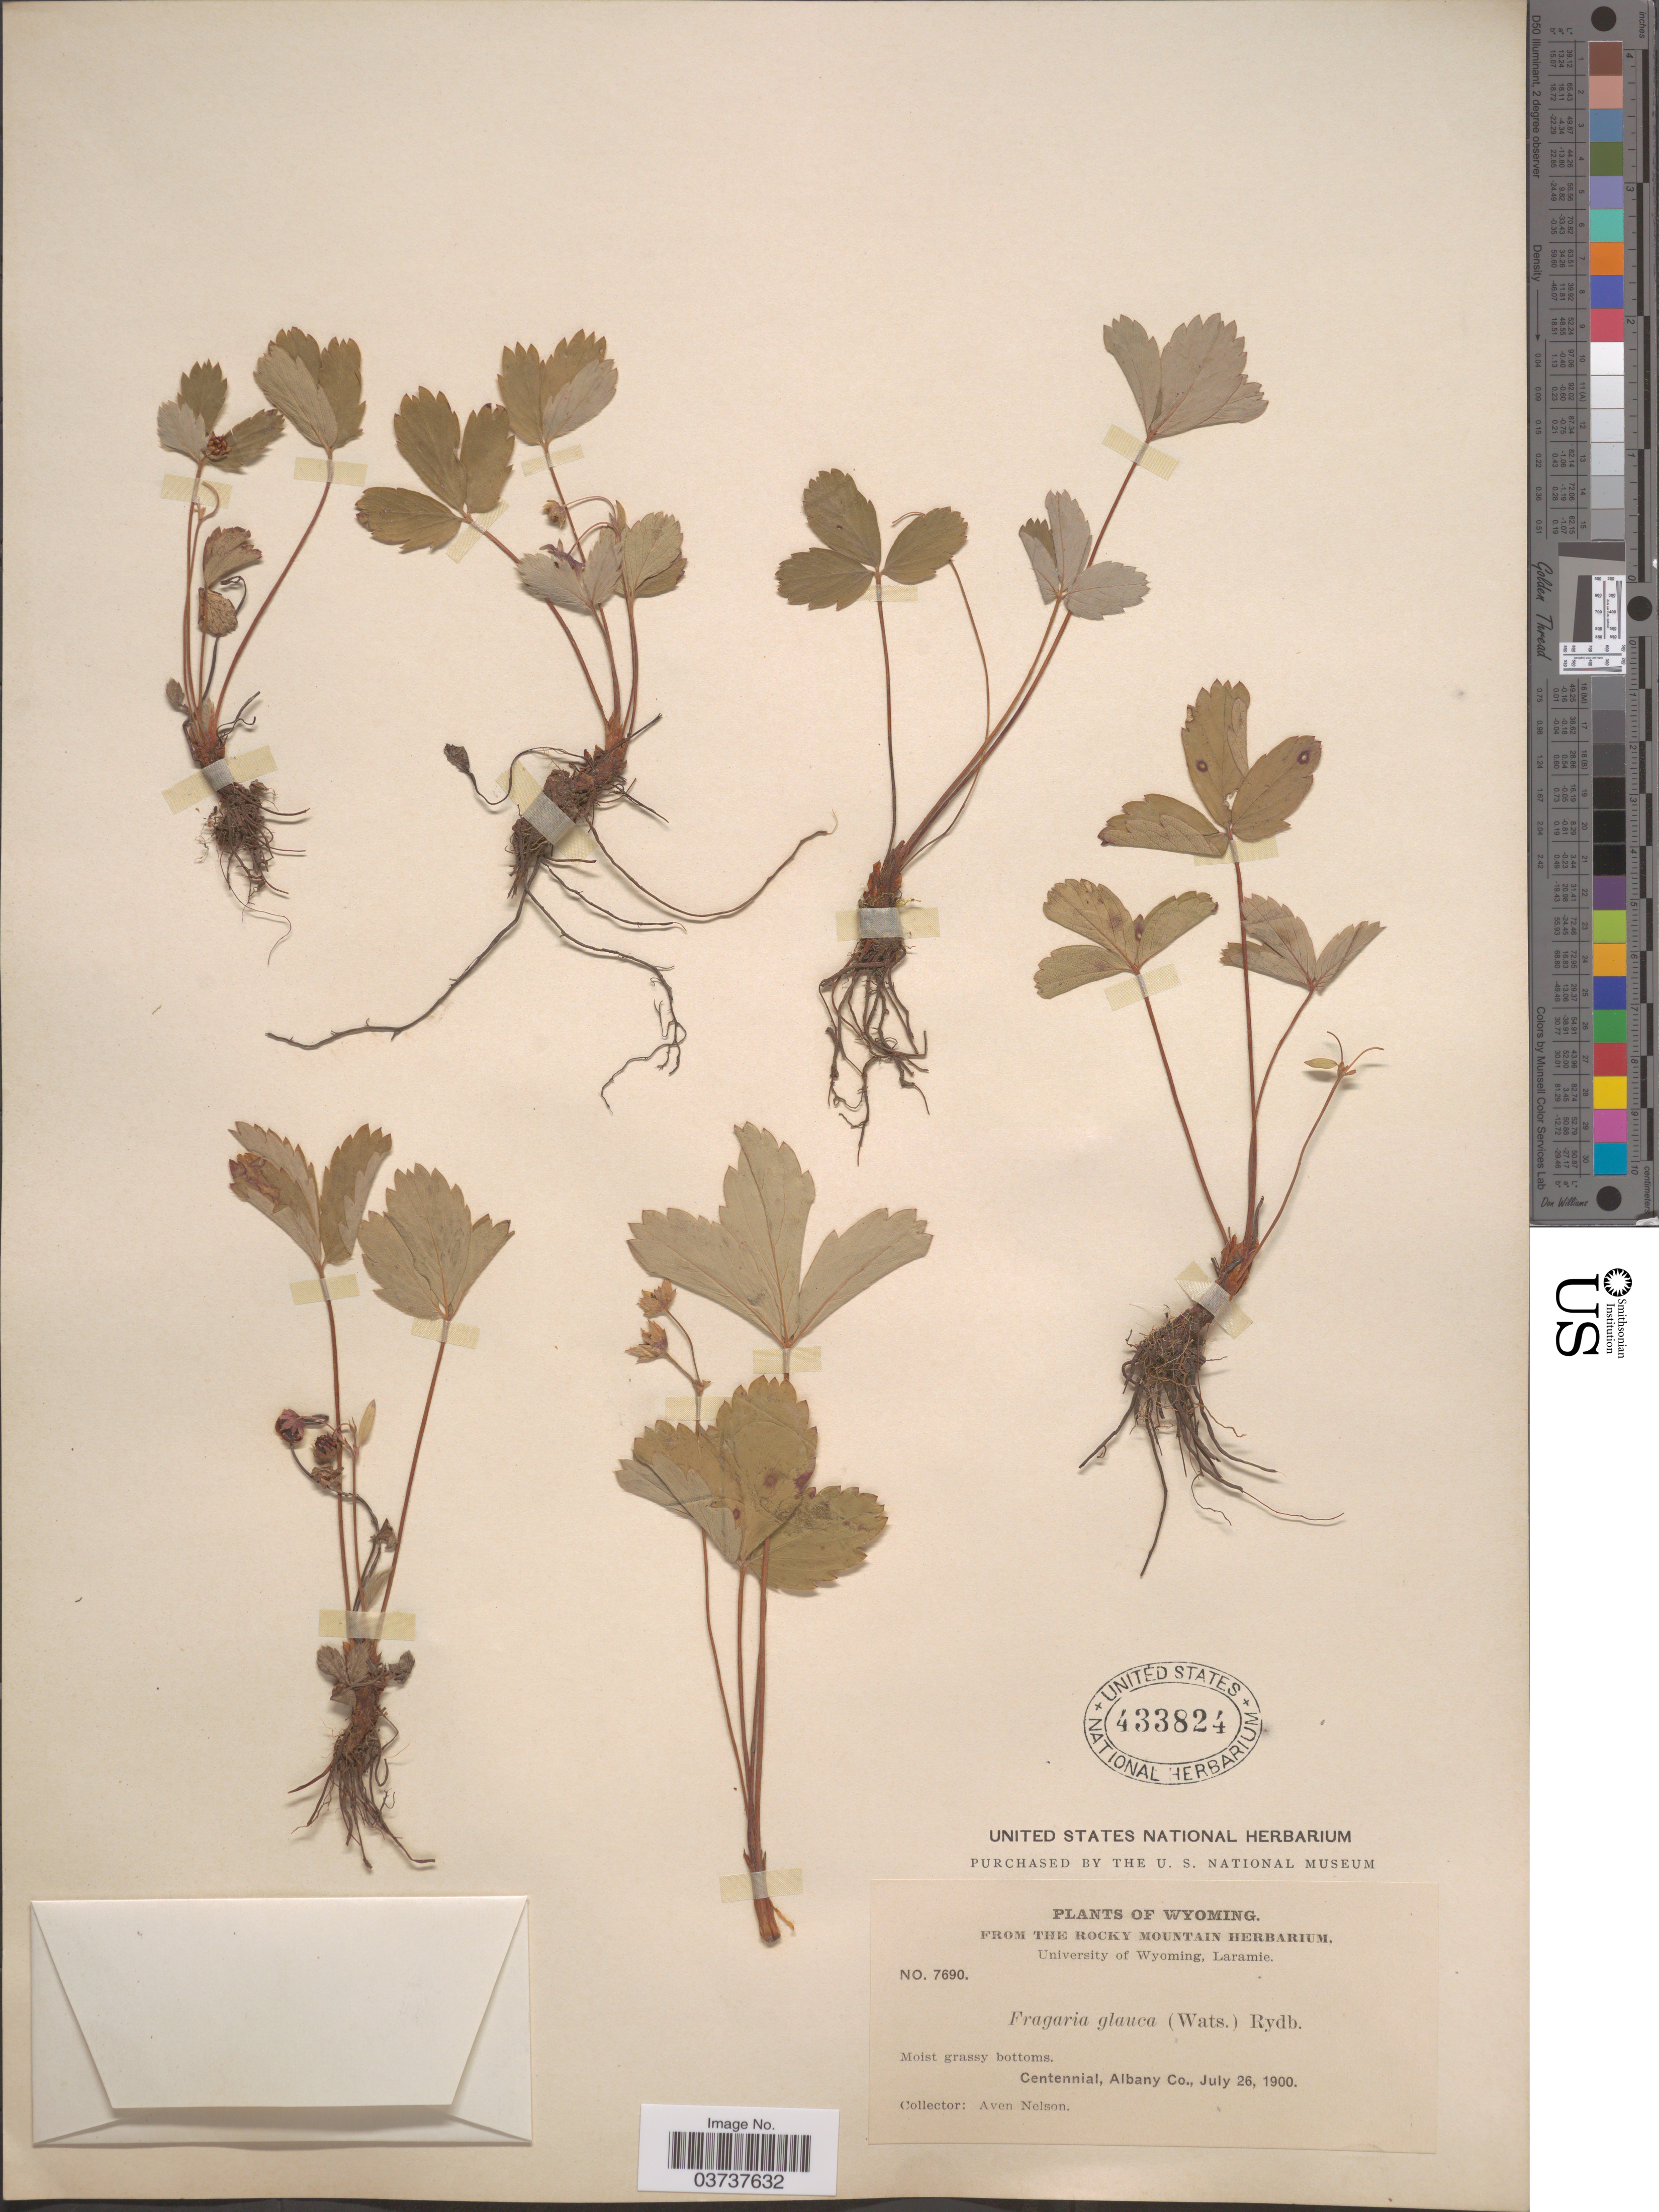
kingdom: Plantae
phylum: Tracheophyta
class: Magnoliopsida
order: Rosales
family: Rosaceae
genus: Fragaria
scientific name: Fragaria virginiana subsp. glauca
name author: (S. Watson) Staudt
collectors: A. Nelson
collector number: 7690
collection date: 1900-07-26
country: United States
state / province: Wyoming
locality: Centennial, Albany Co.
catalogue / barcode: US 433824